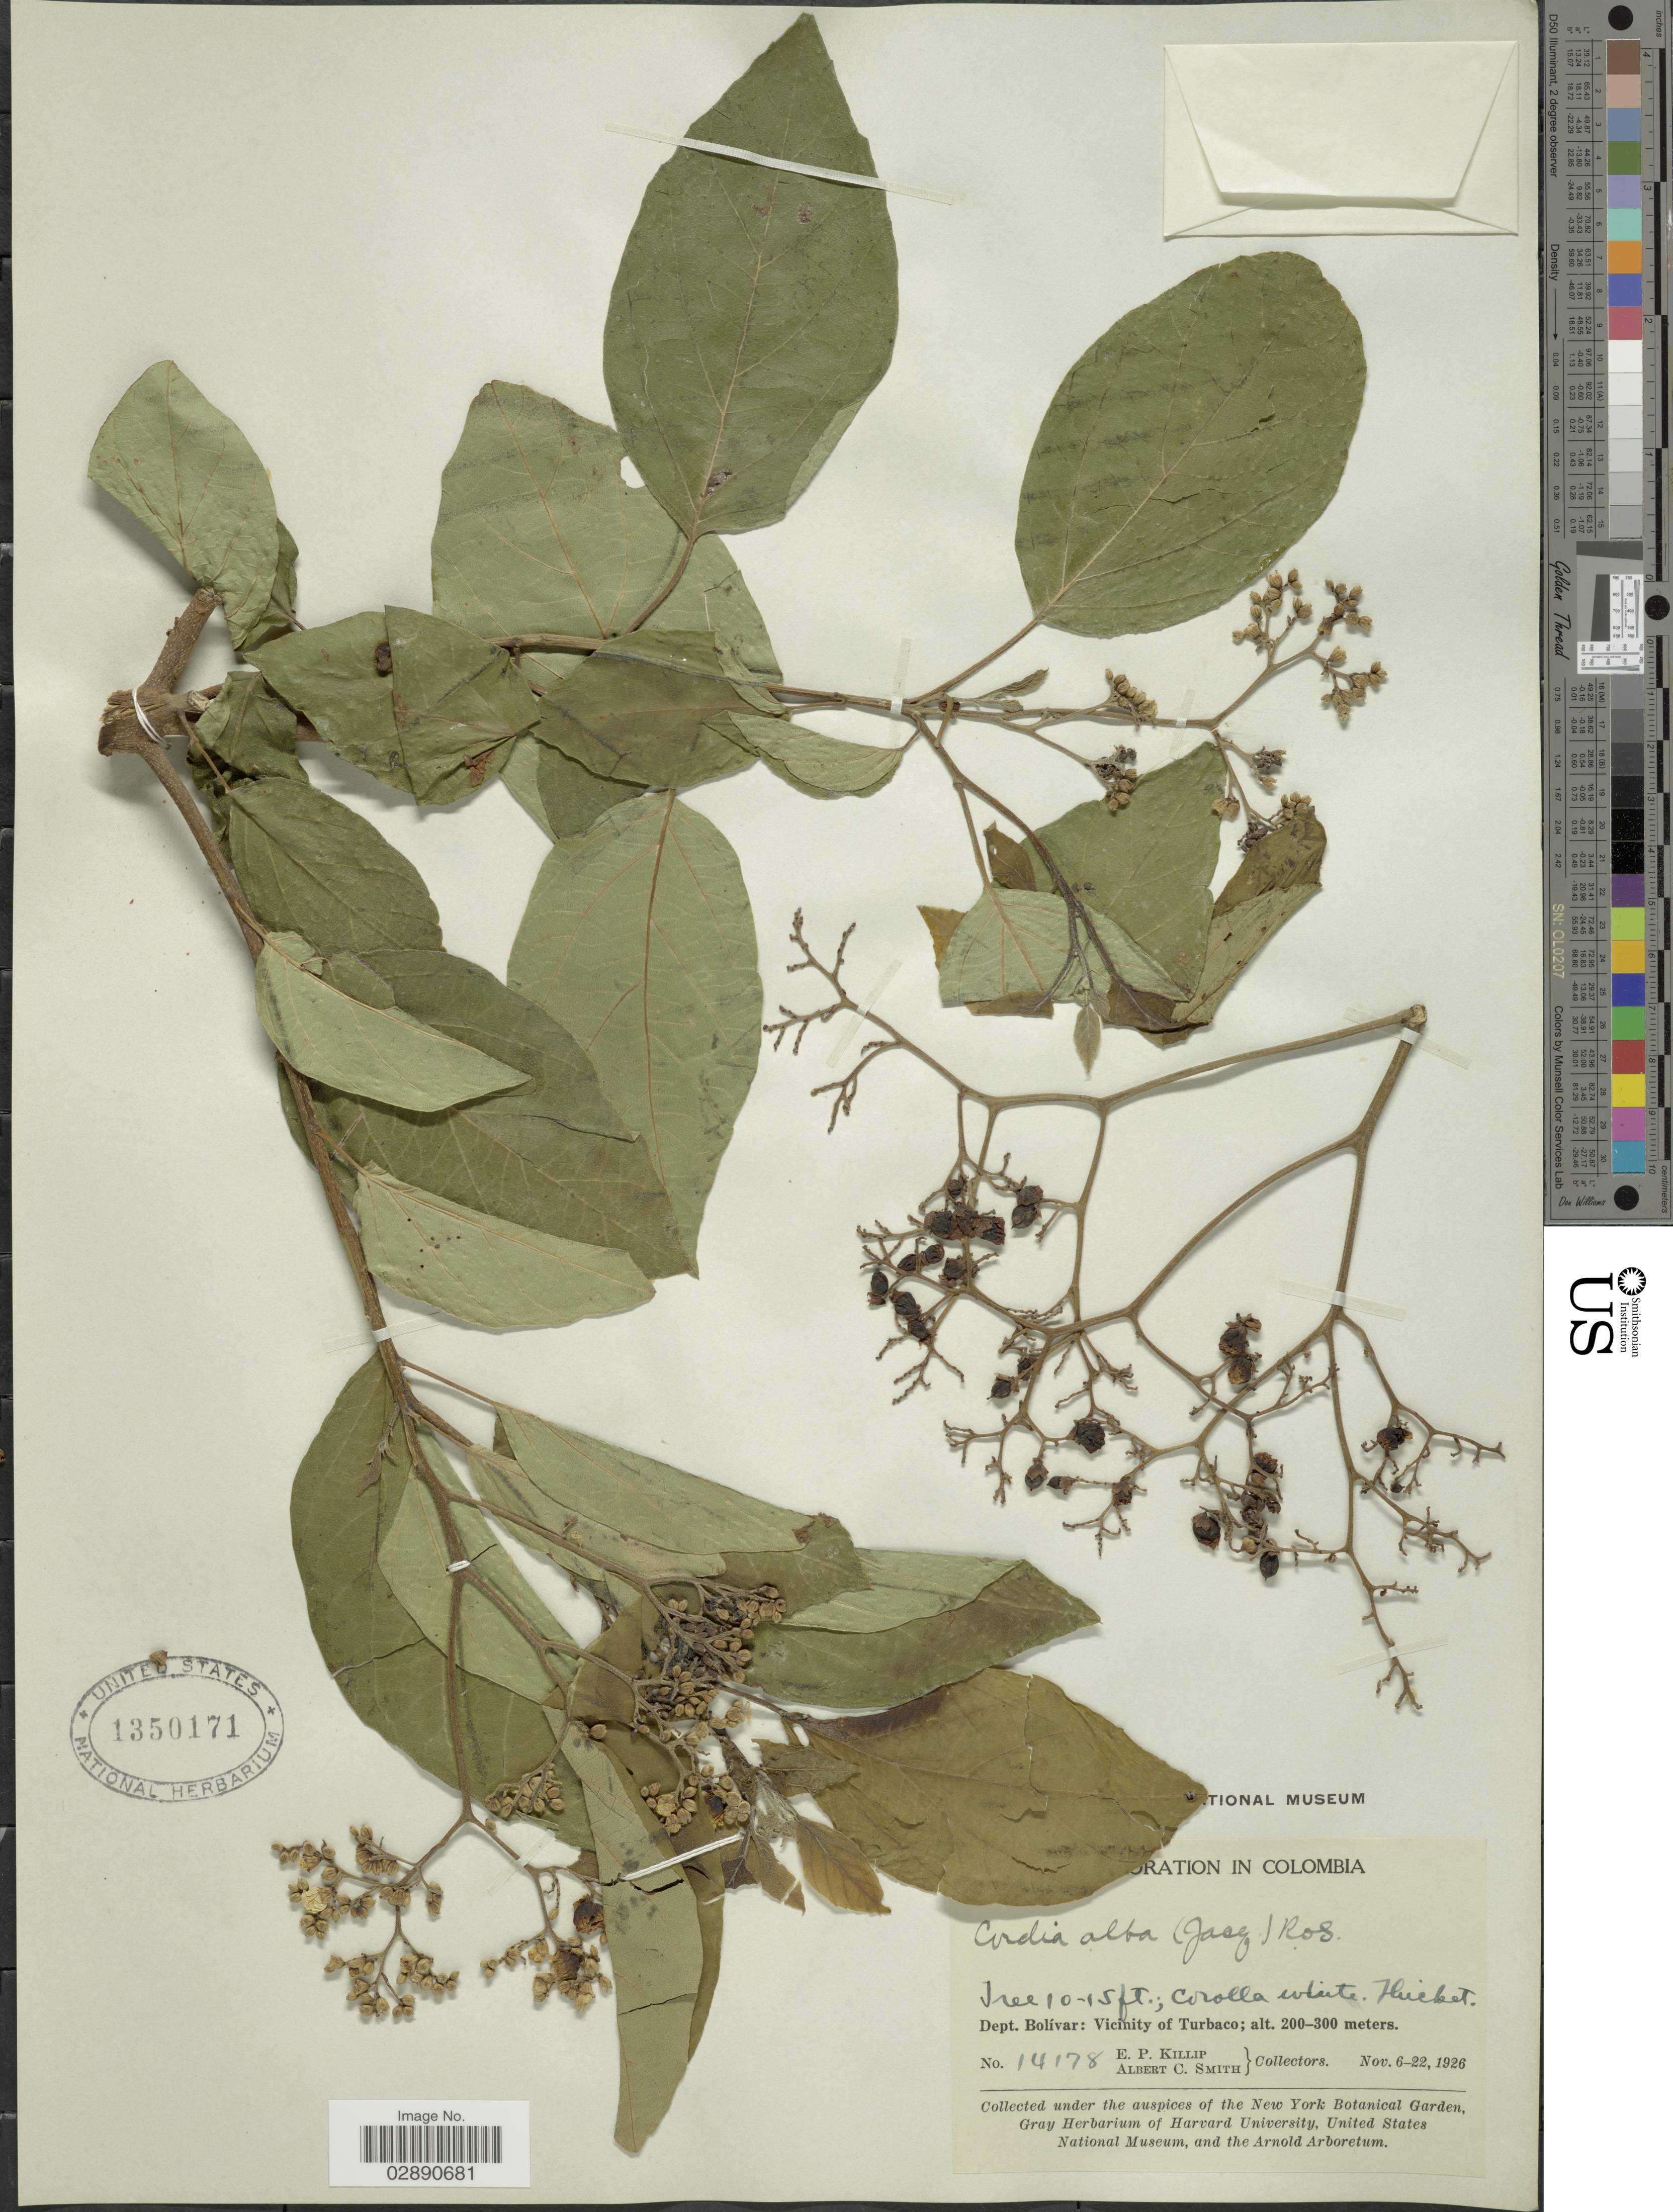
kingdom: Plantae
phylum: Tracheophyta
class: Magnoliopsida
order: Boraginales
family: Cordiaceae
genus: Cordia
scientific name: Cordia dentata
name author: Poir.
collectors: E. P. Killip & A. C. Smith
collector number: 14178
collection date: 1926-11-06/1926-11-22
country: Colombia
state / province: Bolívar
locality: Dept. Bolívar: Vicinity of Turbaco.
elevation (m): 200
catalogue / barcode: US 1350171